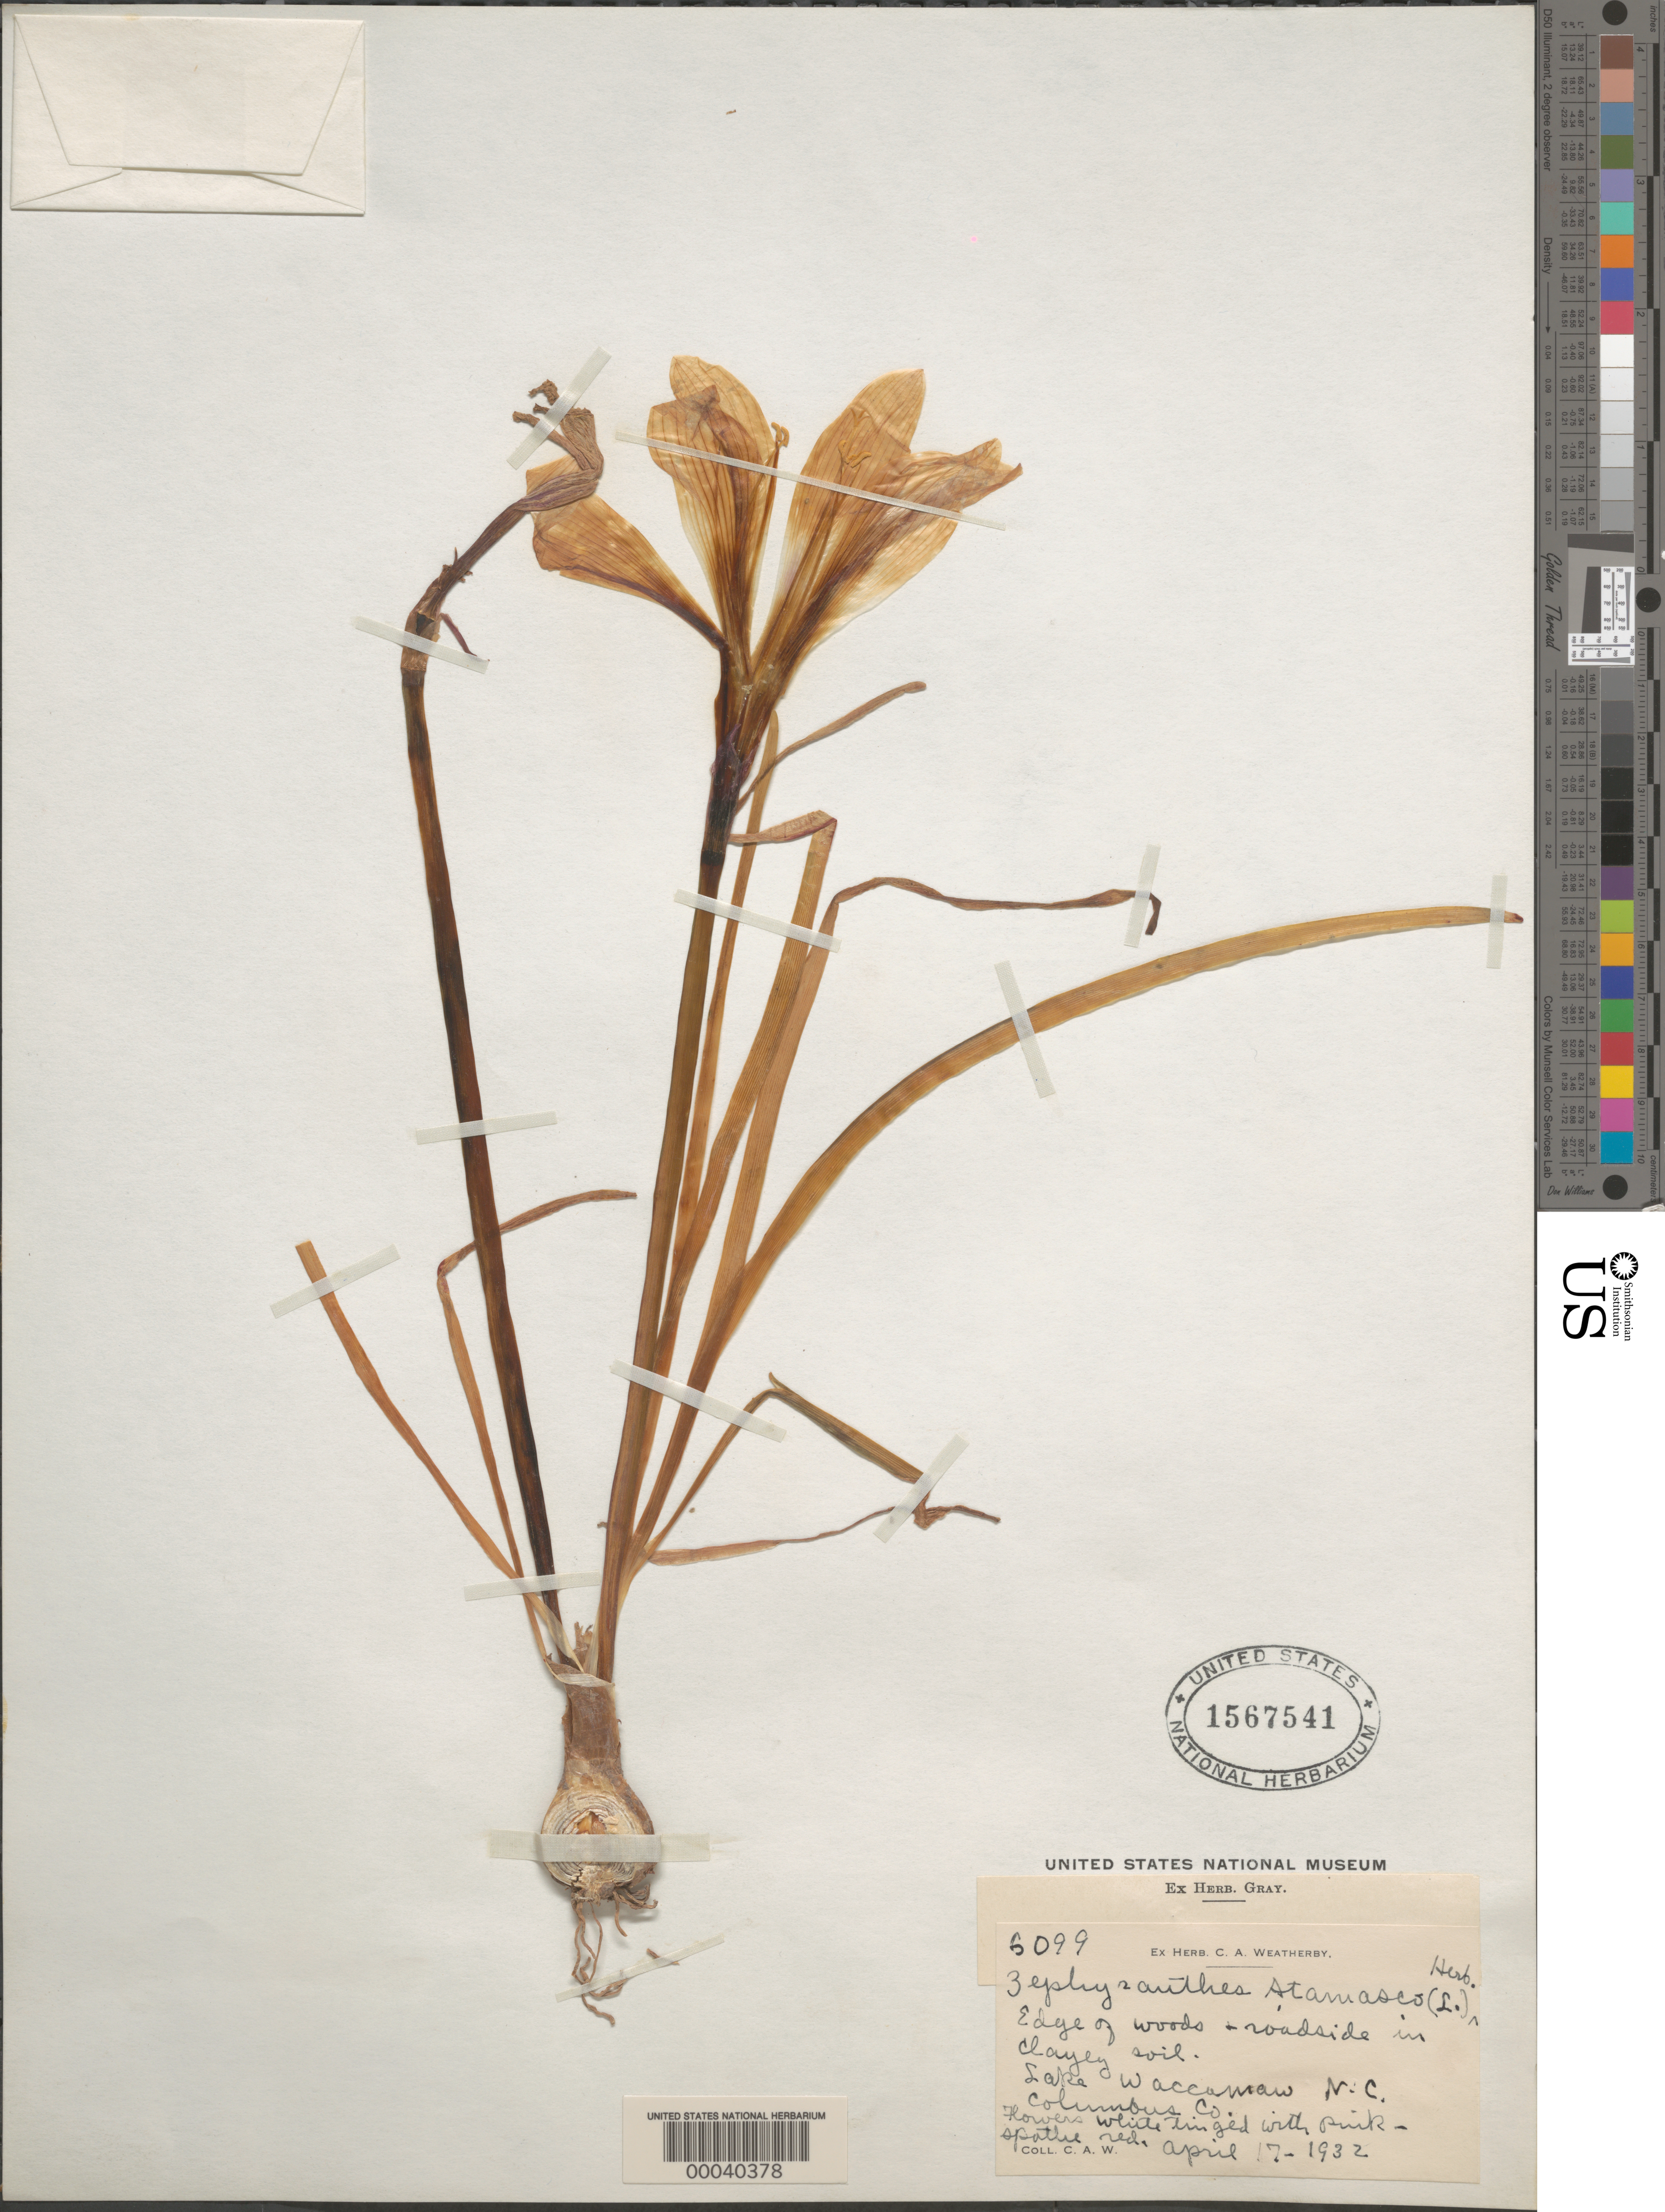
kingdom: Plantae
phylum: Tracheophyta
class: Liliopsida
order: Asparagales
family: Amaryllidaceae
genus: Zephyranthes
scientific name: Zephyranthes atamasco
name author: (L.) Herb.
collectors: C. A. Weatherby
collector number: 6099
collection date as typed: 17 Apr 1932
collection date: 1932-04-17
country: United States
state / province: North Carolina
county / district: Columbus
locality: Lake waccamaw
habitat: Edge of woods-roadside in clayey soil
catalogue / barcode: US 1567541